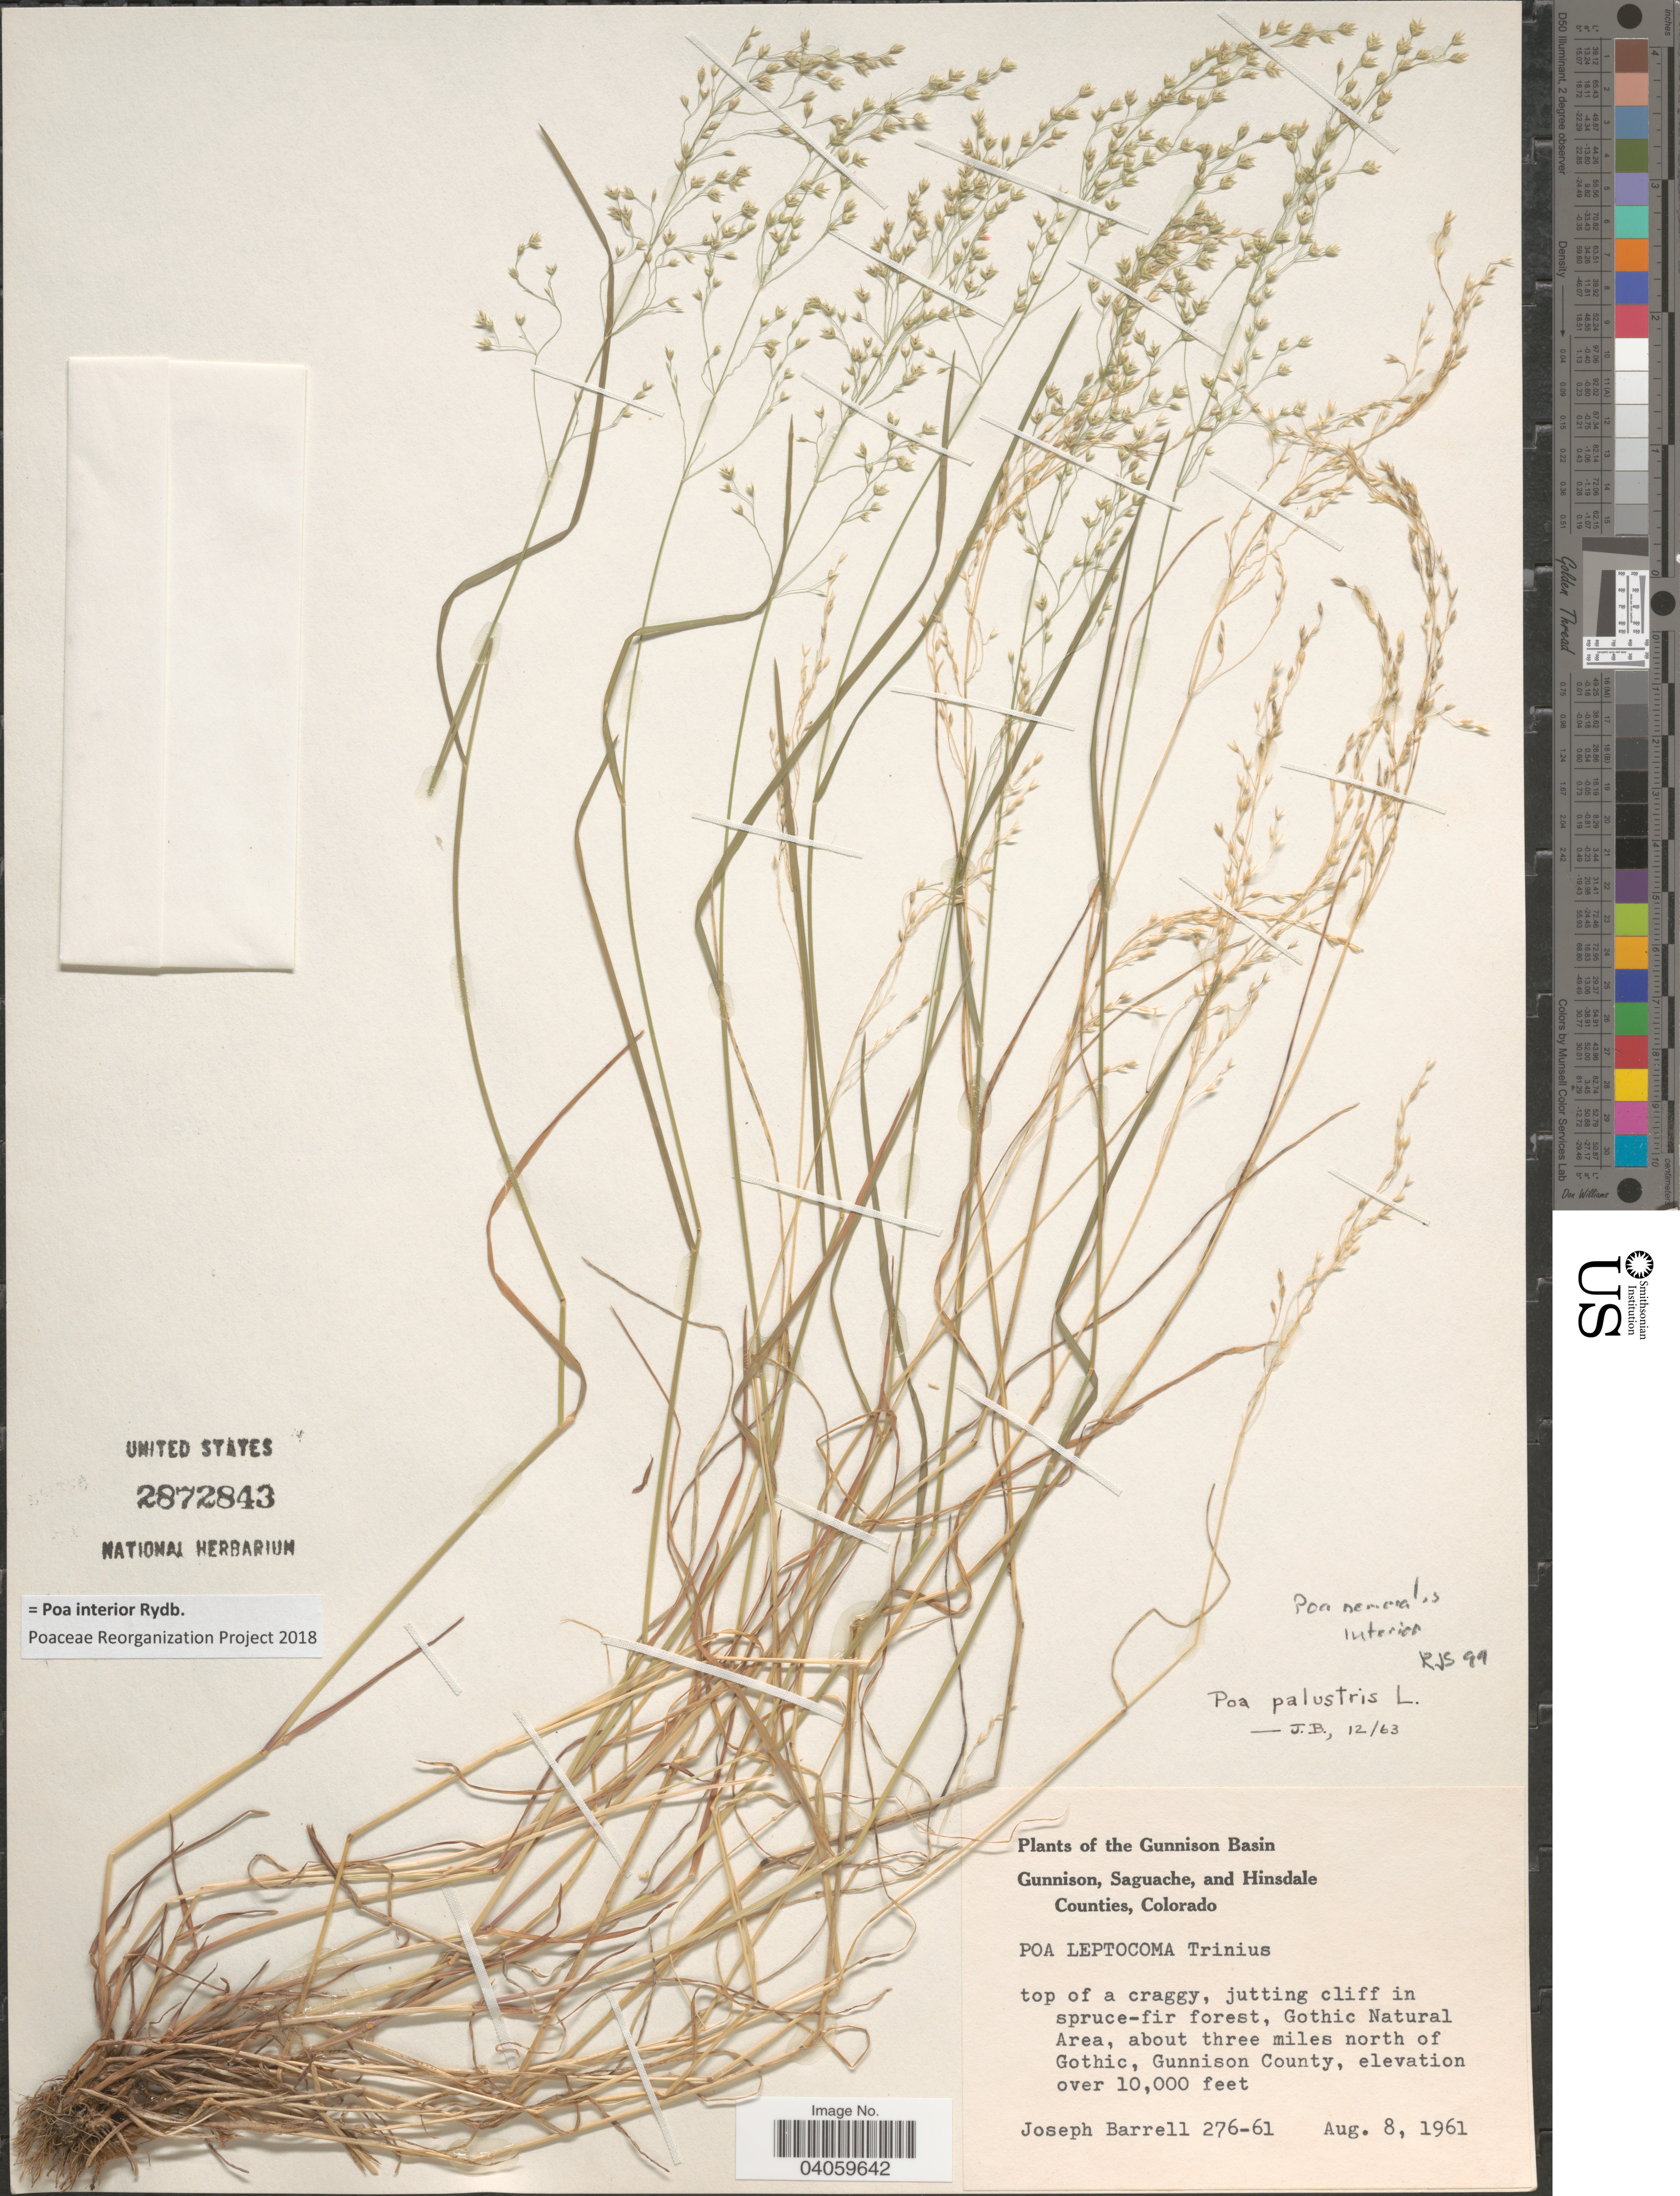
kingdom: Plantae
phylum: Tracheophyta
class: Liliopsida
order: Poales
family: Poaceae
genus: Poa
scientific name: Poa interior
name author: Rydb.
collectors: J. Barrell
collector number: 276-61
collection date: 1961-08-08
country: United States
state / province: Colorado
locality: Gunnison Basin. Top of a craggy, jutting cliff in spruce-fir forest, Gothic Natural Area, about three miles north of Gothic, Gunnison County.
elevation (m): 3048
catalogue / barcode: US 2872843